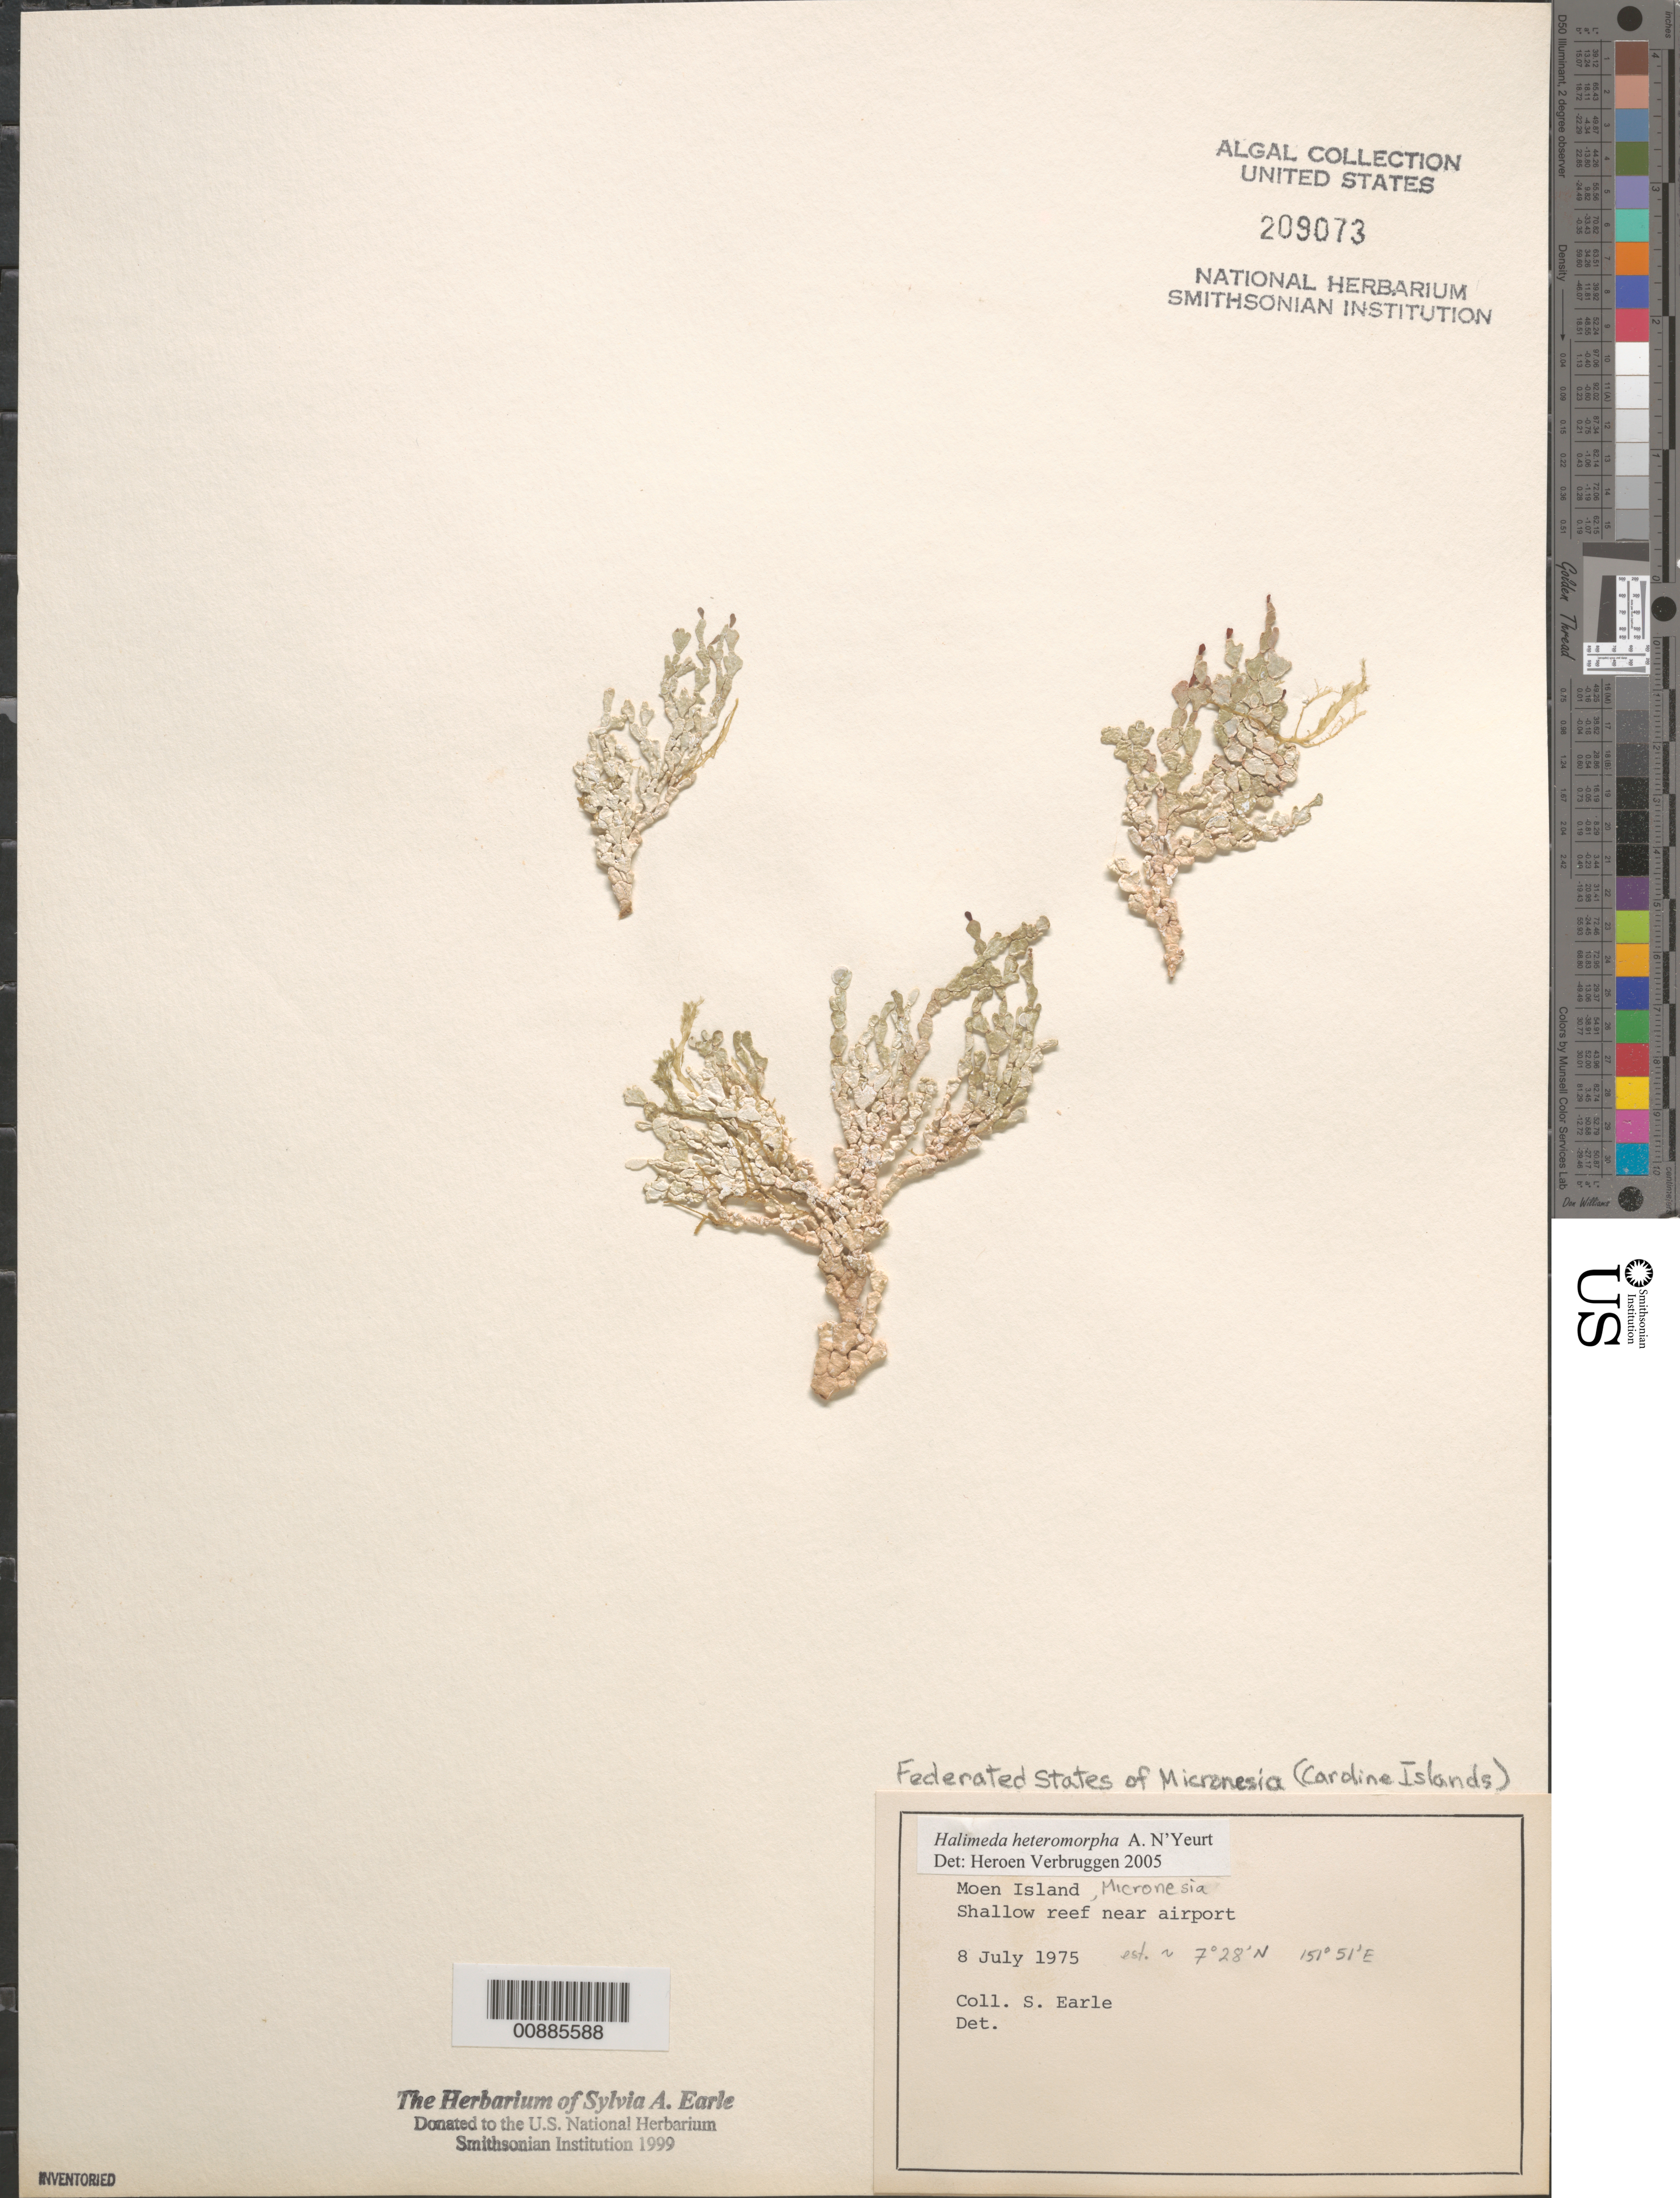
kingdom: Plantae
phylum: Chlorophyta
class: Ulvophyceae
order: Bryopsidales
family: Halimedaceae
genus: Halimeda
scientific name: Halimeda heteromorpha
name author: N'Yeurt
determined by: Verbruggen, H.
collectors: S. A. Earle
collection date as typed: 08 Jul 1975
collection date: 1975-07-08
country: Micronesia, Federated States of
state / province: Truk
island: Moen [Wono]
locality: Shallow reef near Moen Airfield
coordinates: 7 28' N, 151 51' E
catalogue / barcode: US 209073